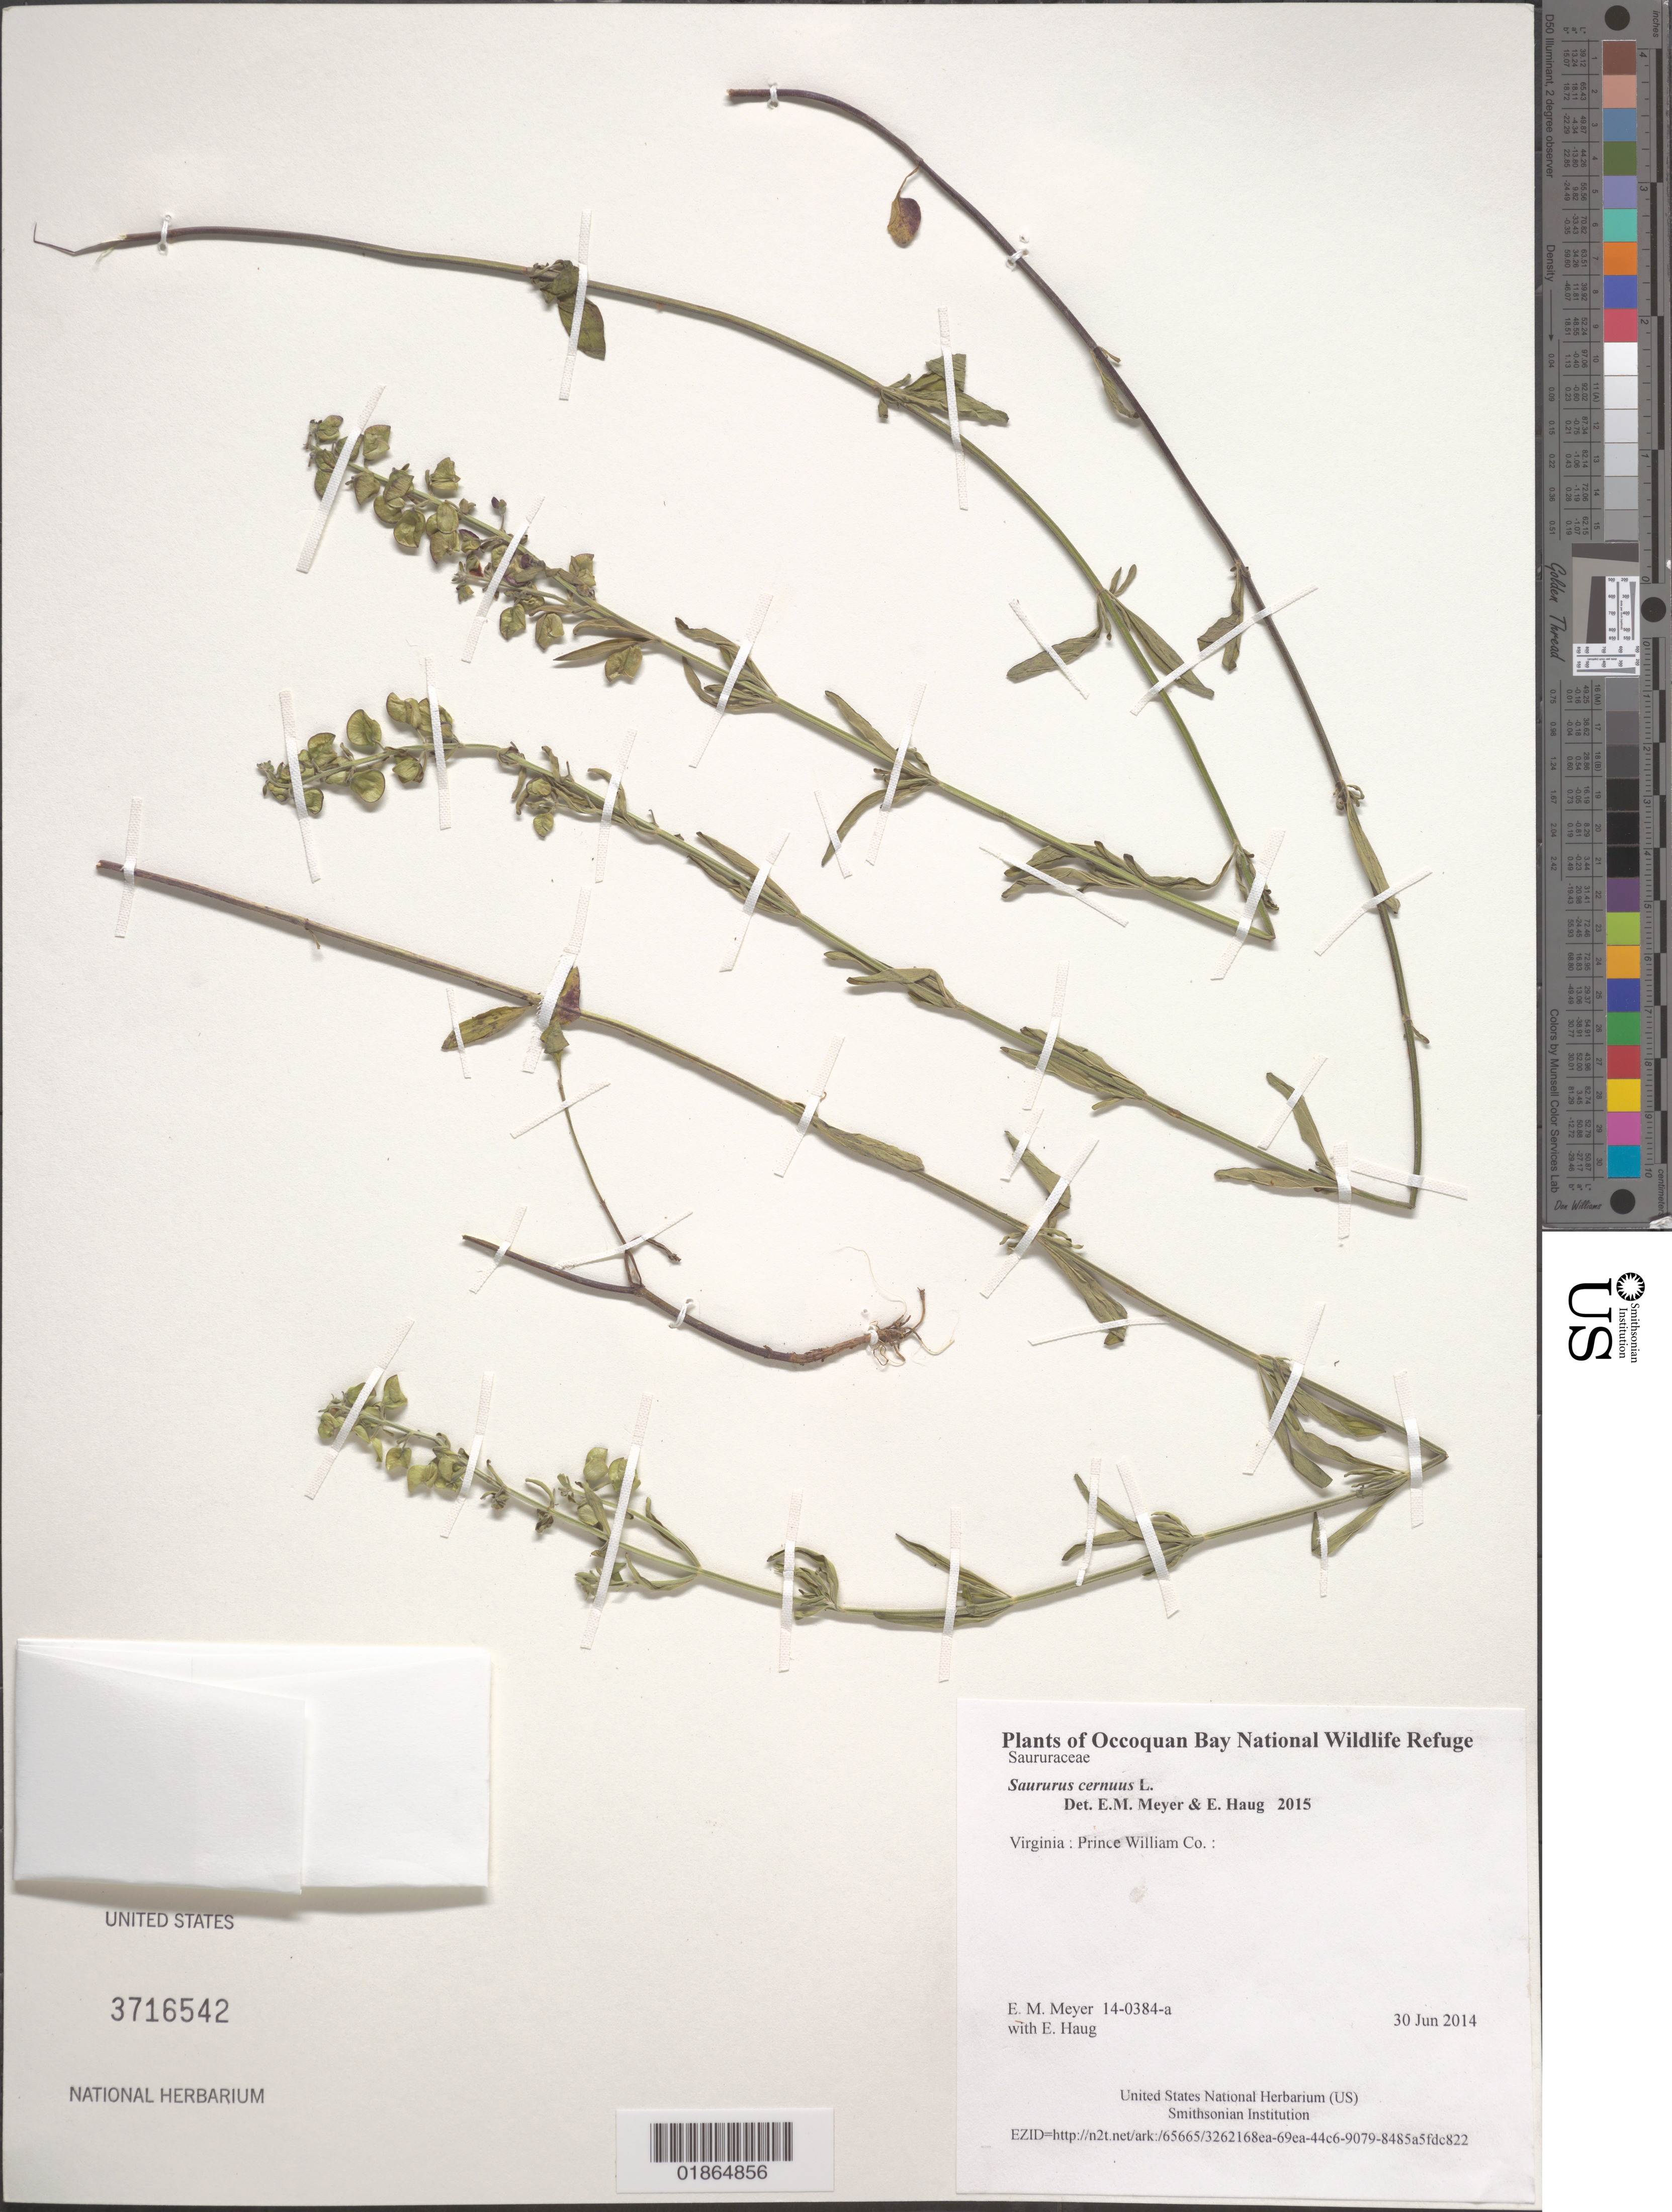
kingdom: Plantae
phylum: Tracheophyta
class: Magnoliopsida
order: Piperales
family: Saururaceae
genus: Saururus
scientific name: Saururus cernuus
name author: L.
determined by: Meyer, E. M.; Haug, E.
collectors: E. M. Meyer & E. Haug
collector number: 14-0384-a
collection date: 2014-06-30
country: United States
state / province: Virginia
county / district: Prince William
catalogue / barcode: US 3716542